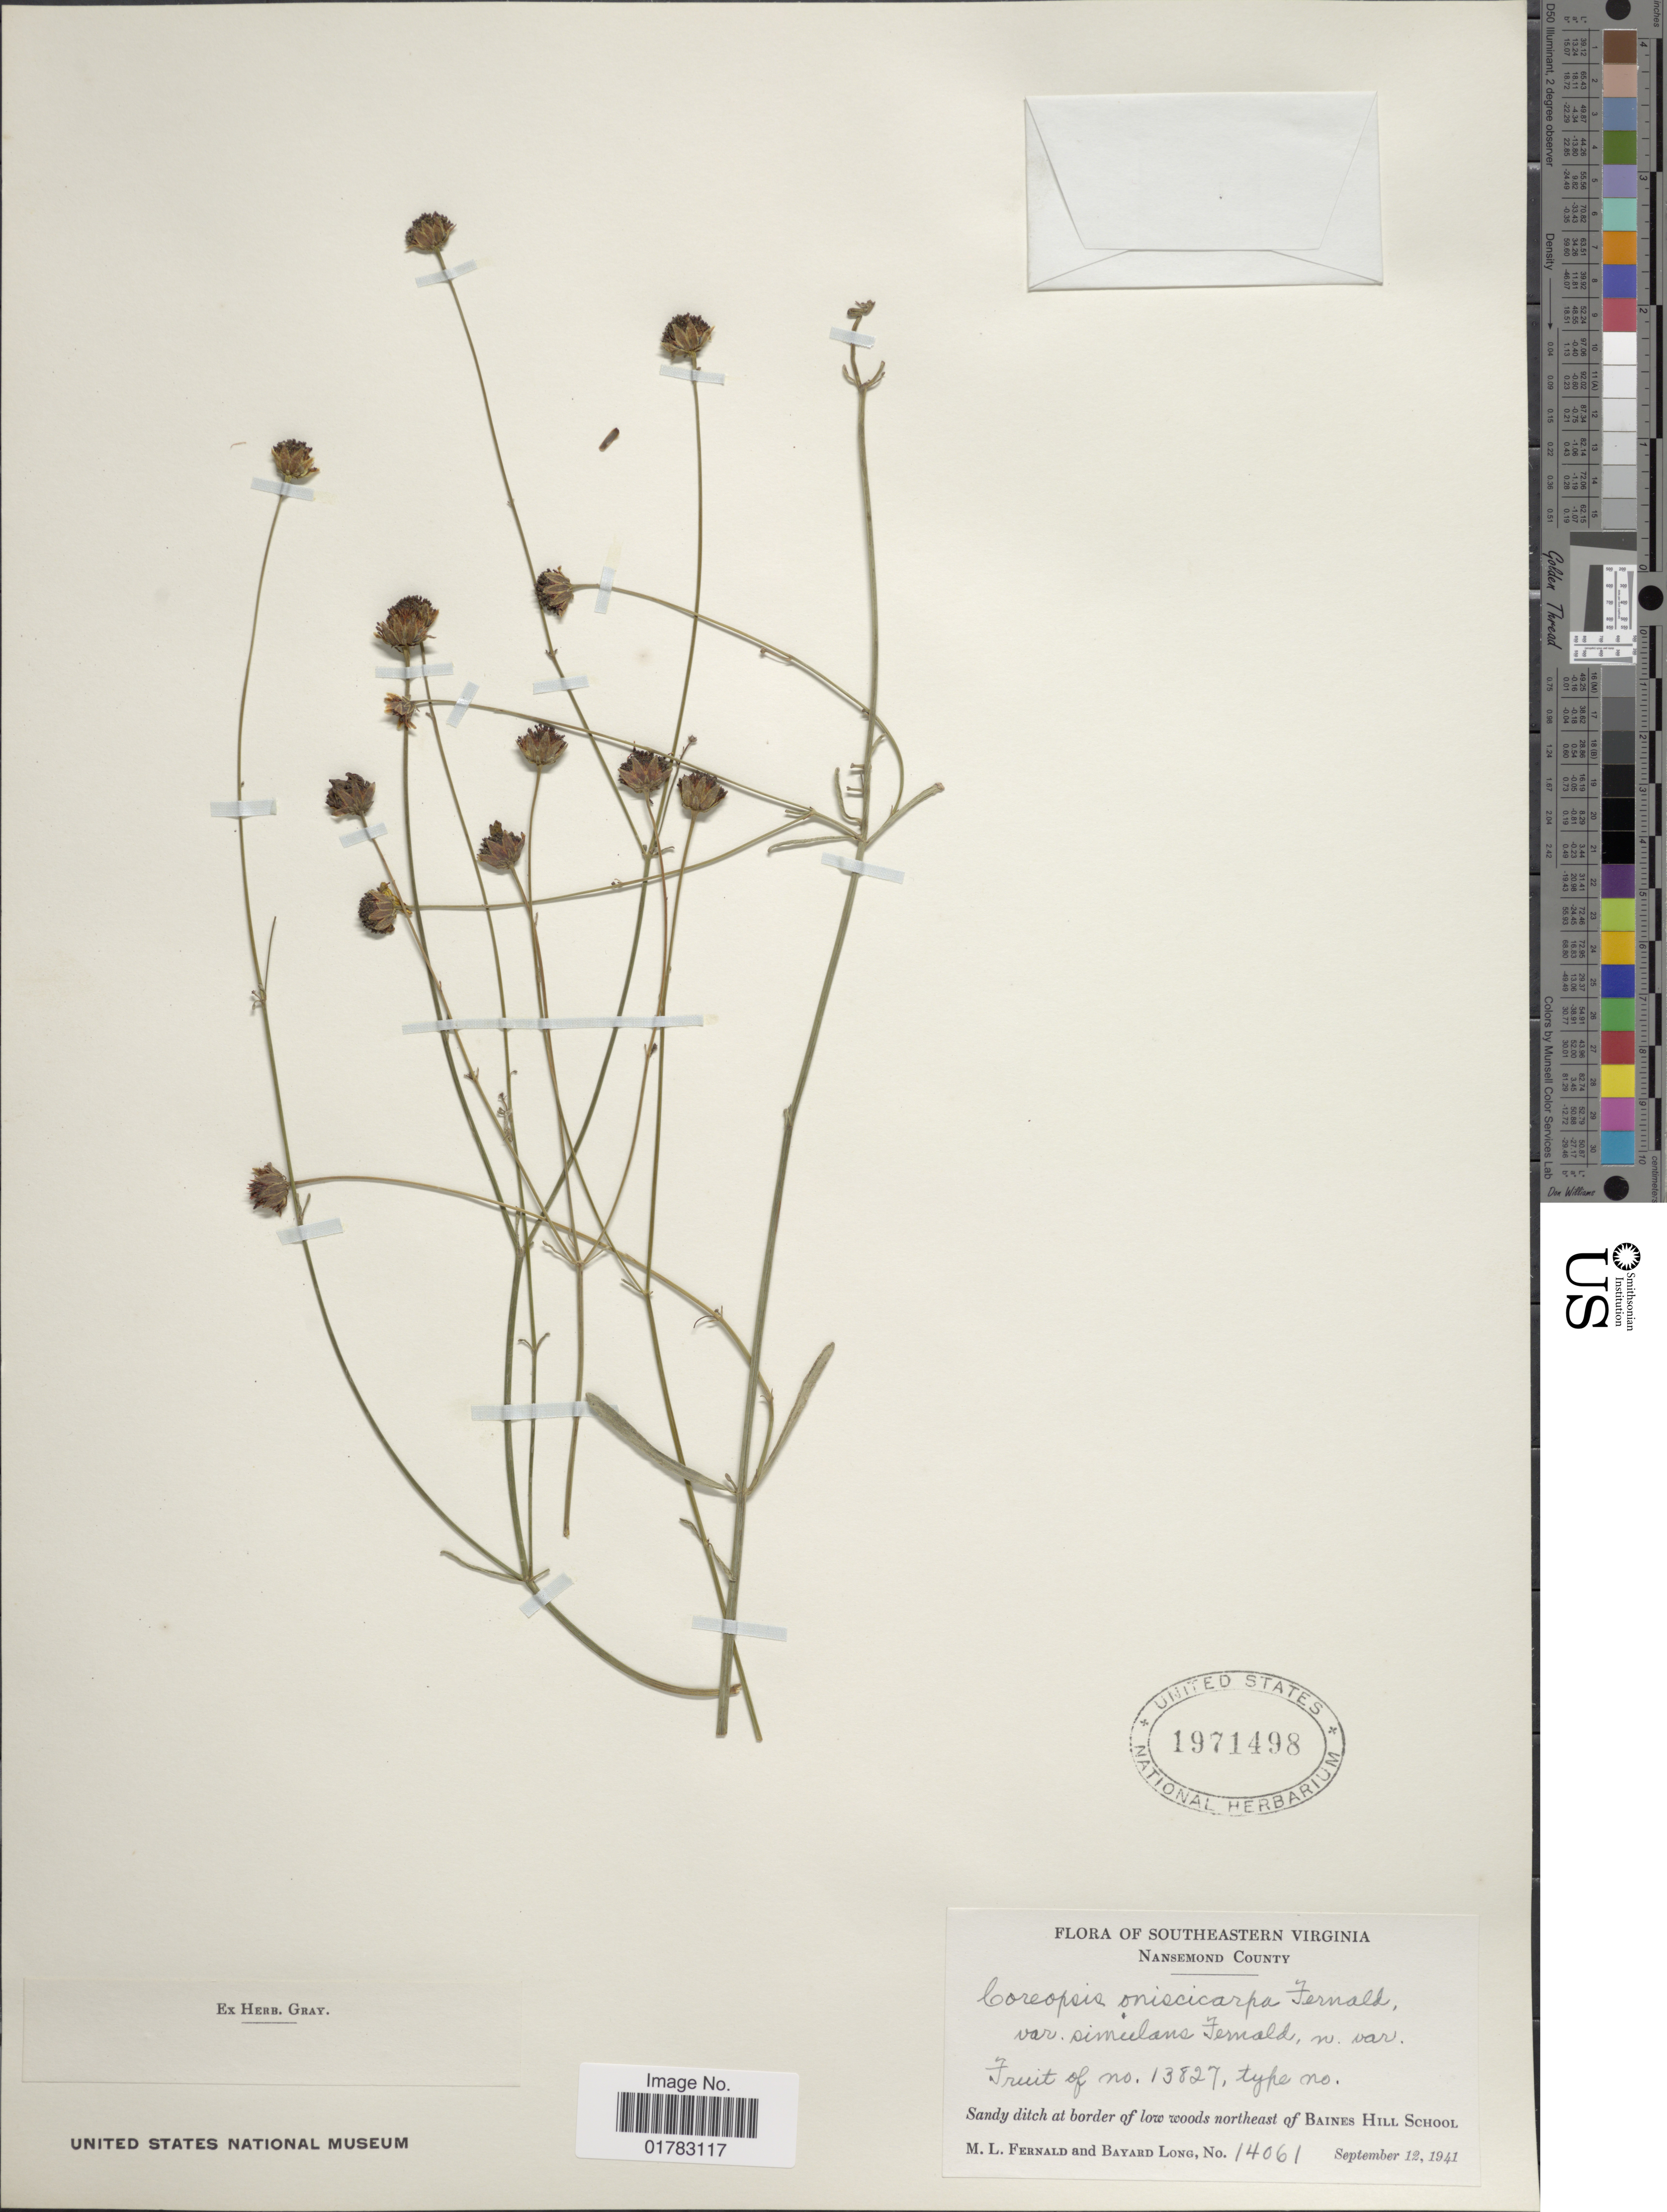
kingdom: Plantae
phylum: Tracheophyta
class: Magnoliopsida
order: Asterales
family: Asteraceae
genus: Coreopsis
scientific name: Coreopsis oniscicarpa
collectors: M. L. Fernald & B. Long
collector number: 14061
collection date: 1941-09-12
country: United States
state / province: Virginia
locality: Southeastern Virginia, sandy ditch at border of low woods northeast of Baines Hill School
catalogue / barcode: US 1971498